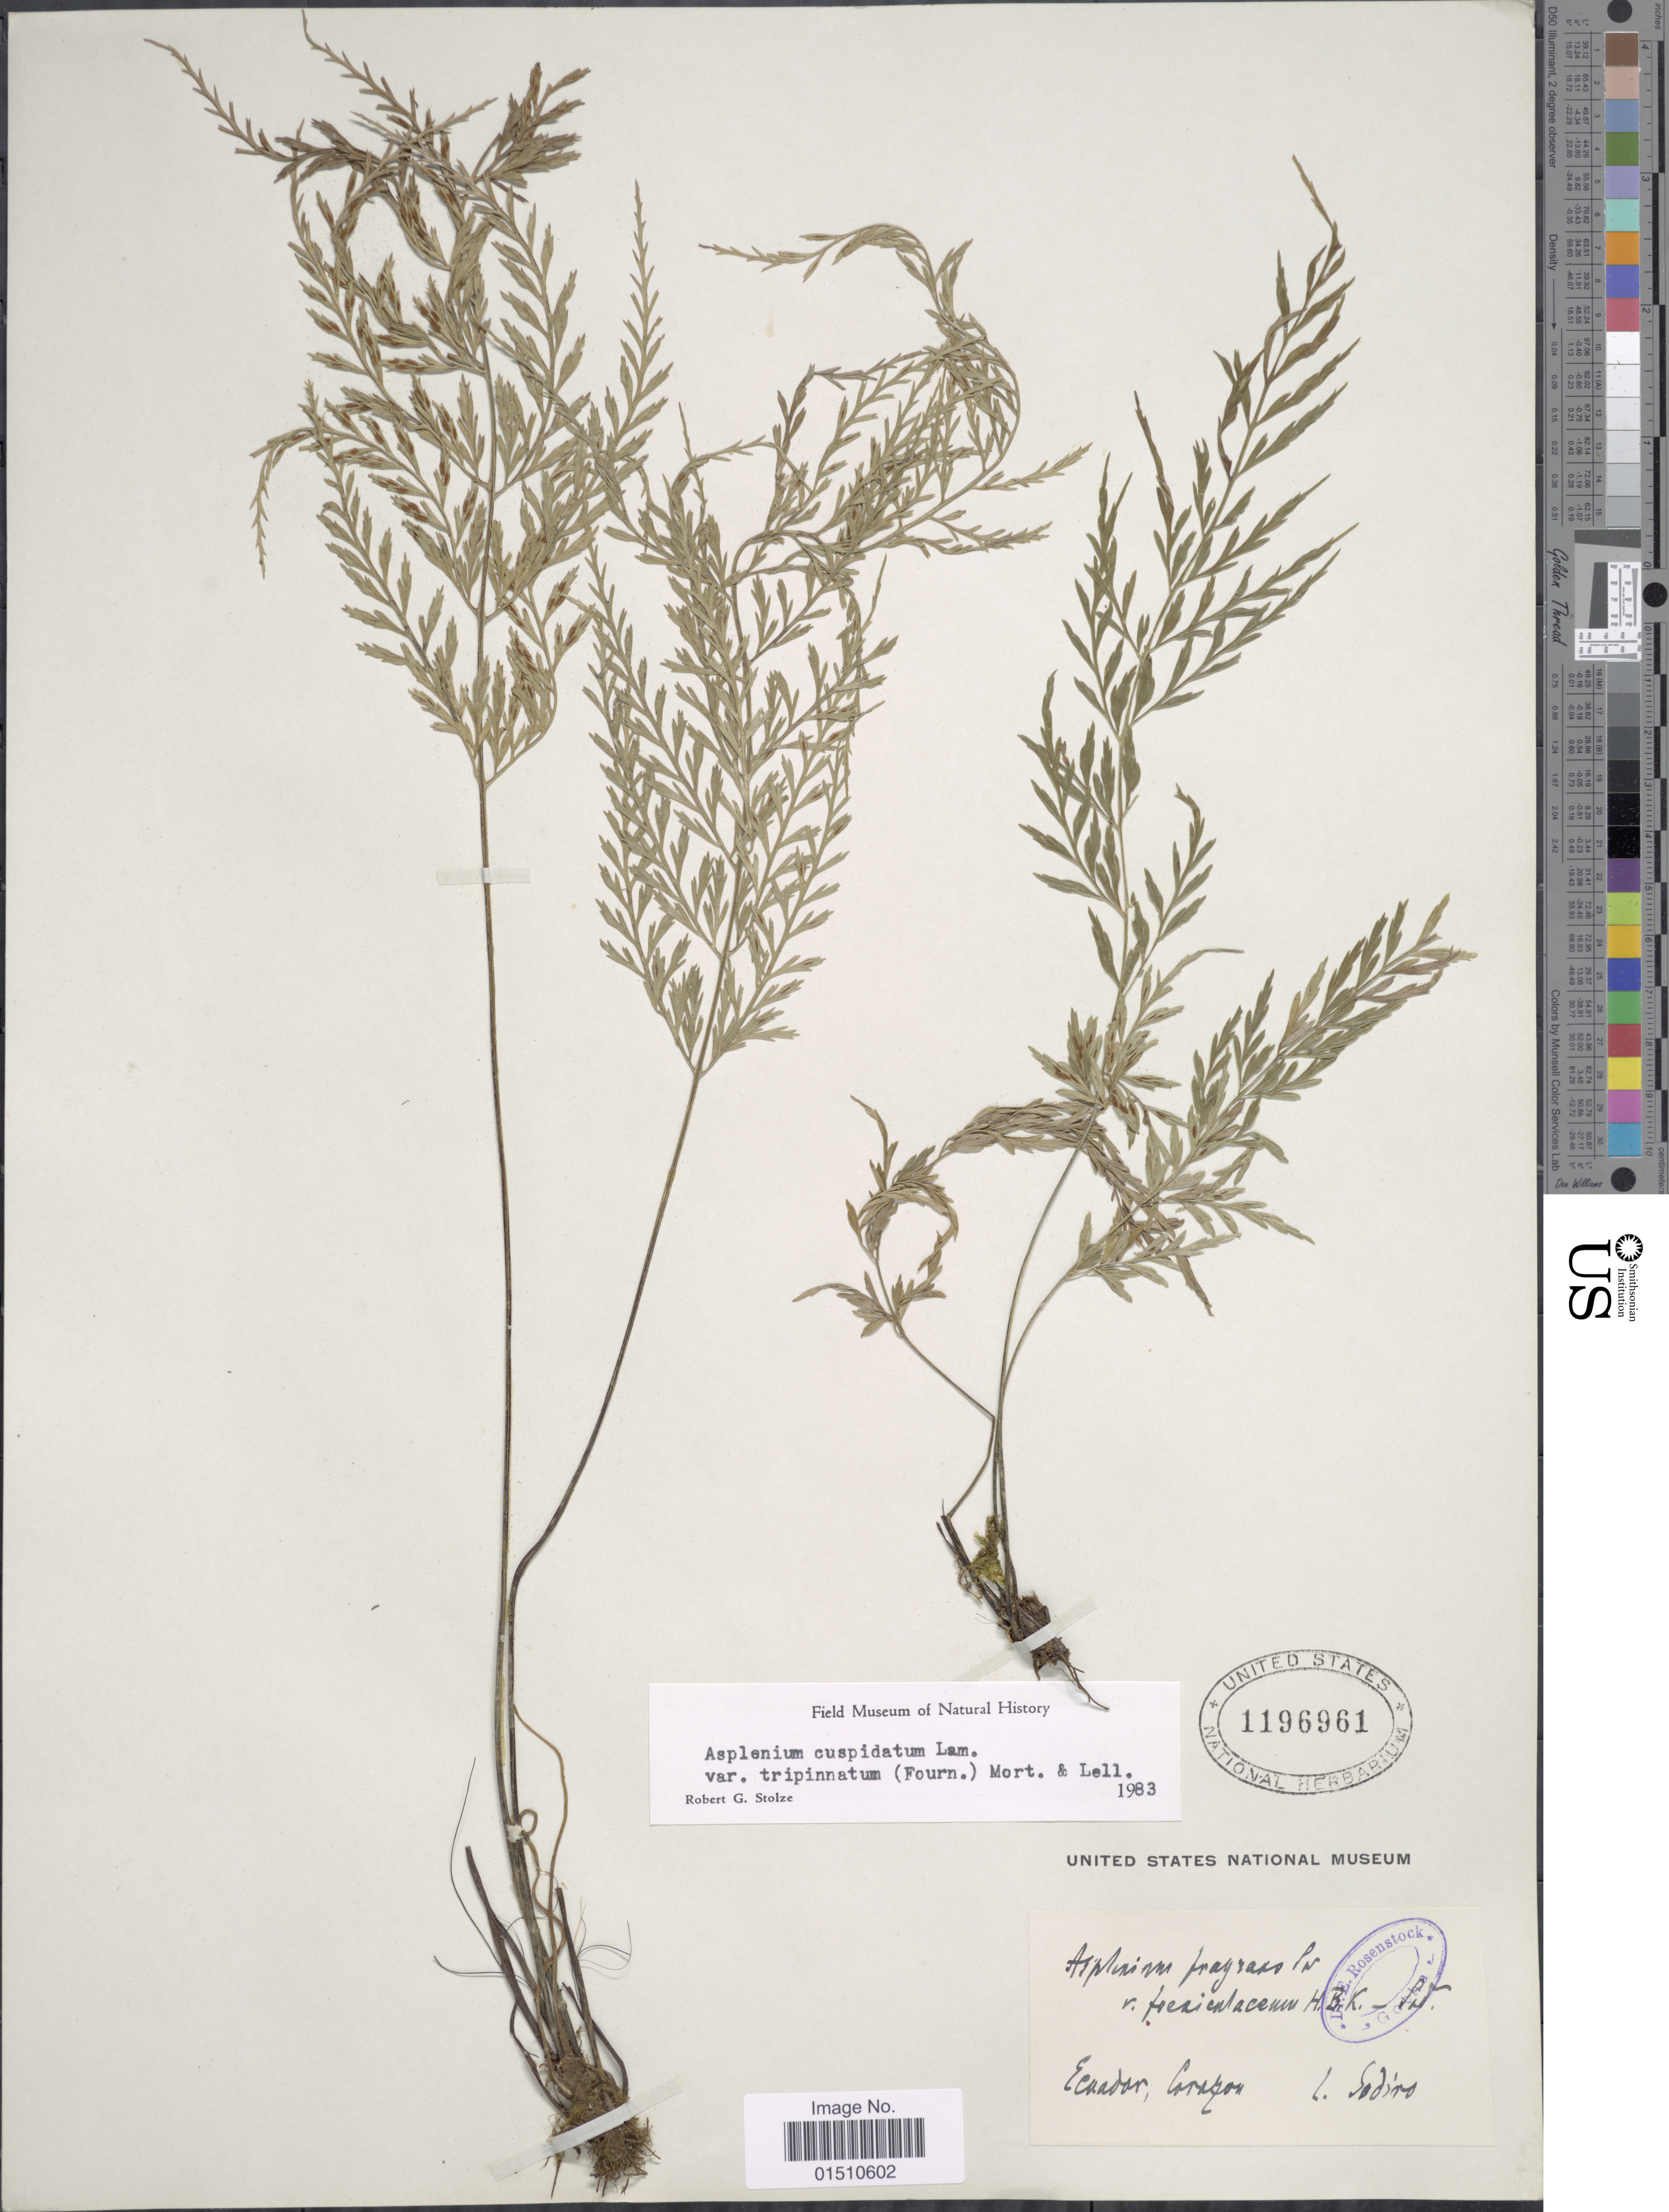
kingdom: Plantae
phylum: Tracheophyta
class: Polypodiopsida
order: Polypodiales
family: Aspleniaceae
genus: Asplenium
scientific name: Asplenium cuspidatum var. tripinnatum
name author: (E. Fourn.) C.V. Morton & Lellinger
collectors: Sodiro, --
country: Ecuador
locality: Ecuador, Corazon.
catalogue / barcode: US 1196961